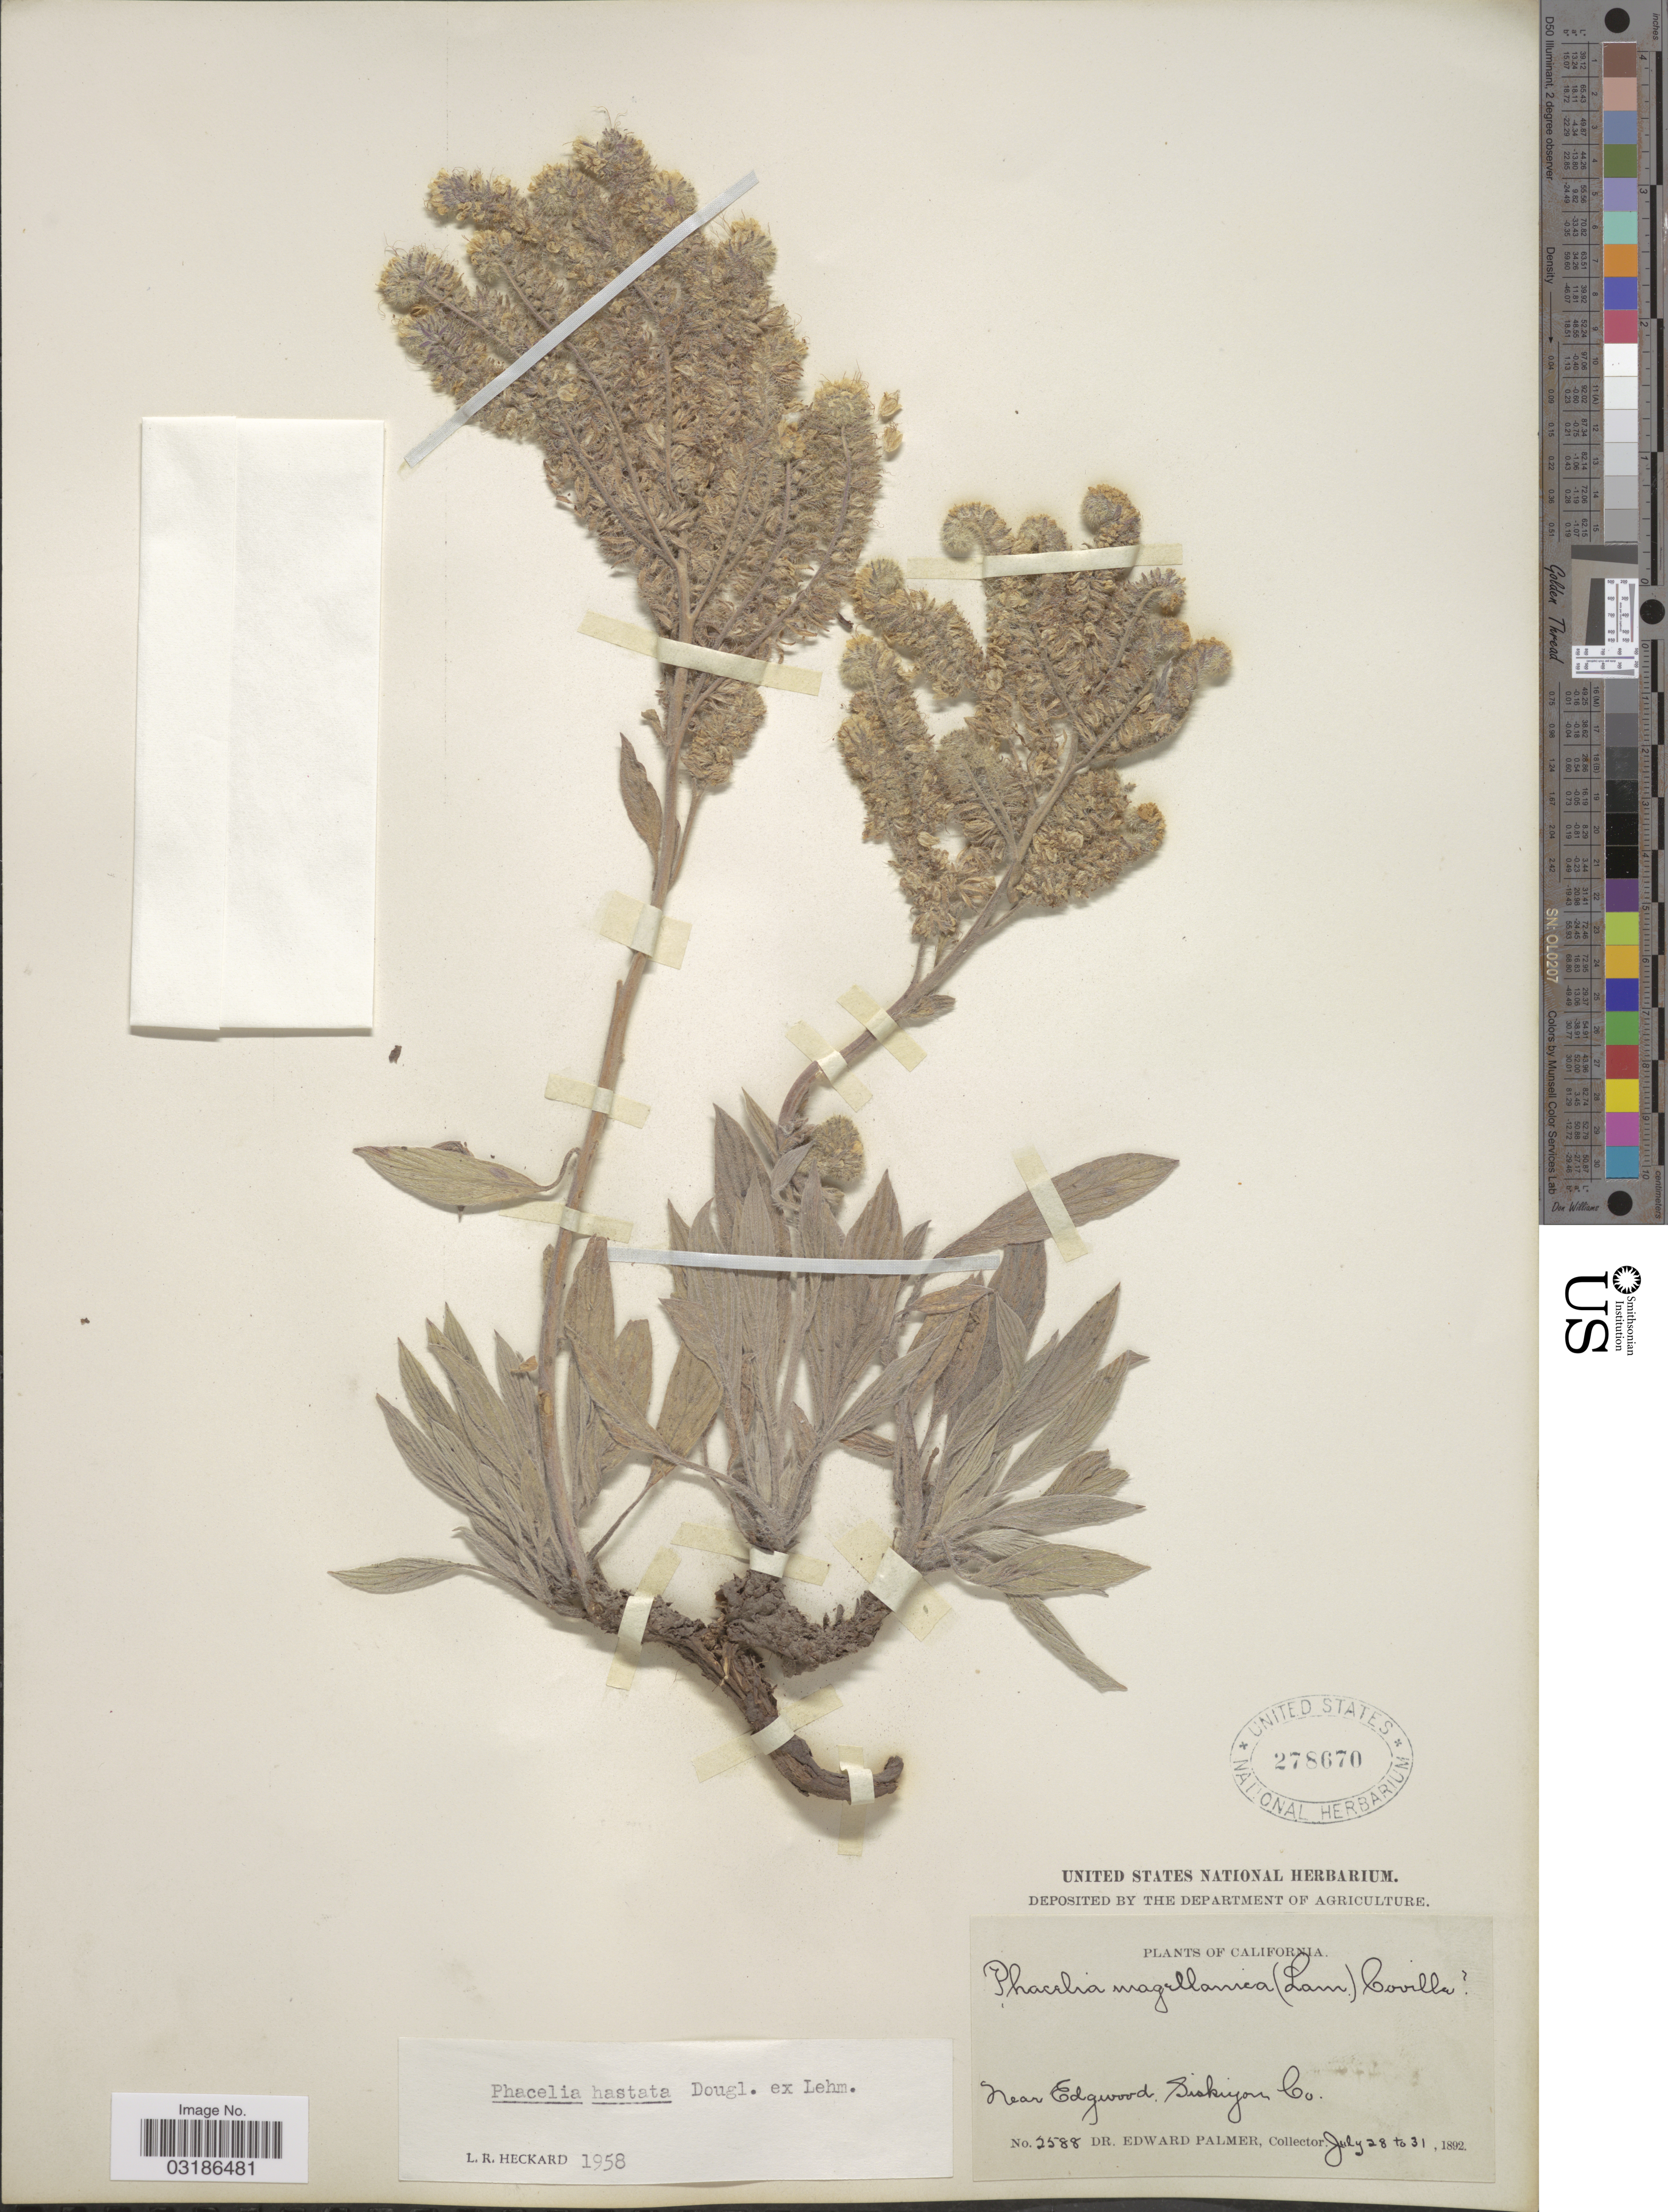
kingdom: Plantae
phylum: Tracheophyta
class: Magnoliopsida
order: Boraginales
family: Hydrophyllaceae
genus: Phacelia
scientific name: Phacelia hastata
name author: Douglas ex Lehm.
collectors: E. Palmer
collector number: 2588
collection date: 1892-07-28/1892-07-31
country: United States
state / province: California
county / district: Siskiyou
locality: Near Edgewood, Siskiyou Co.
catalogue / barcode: US 278670